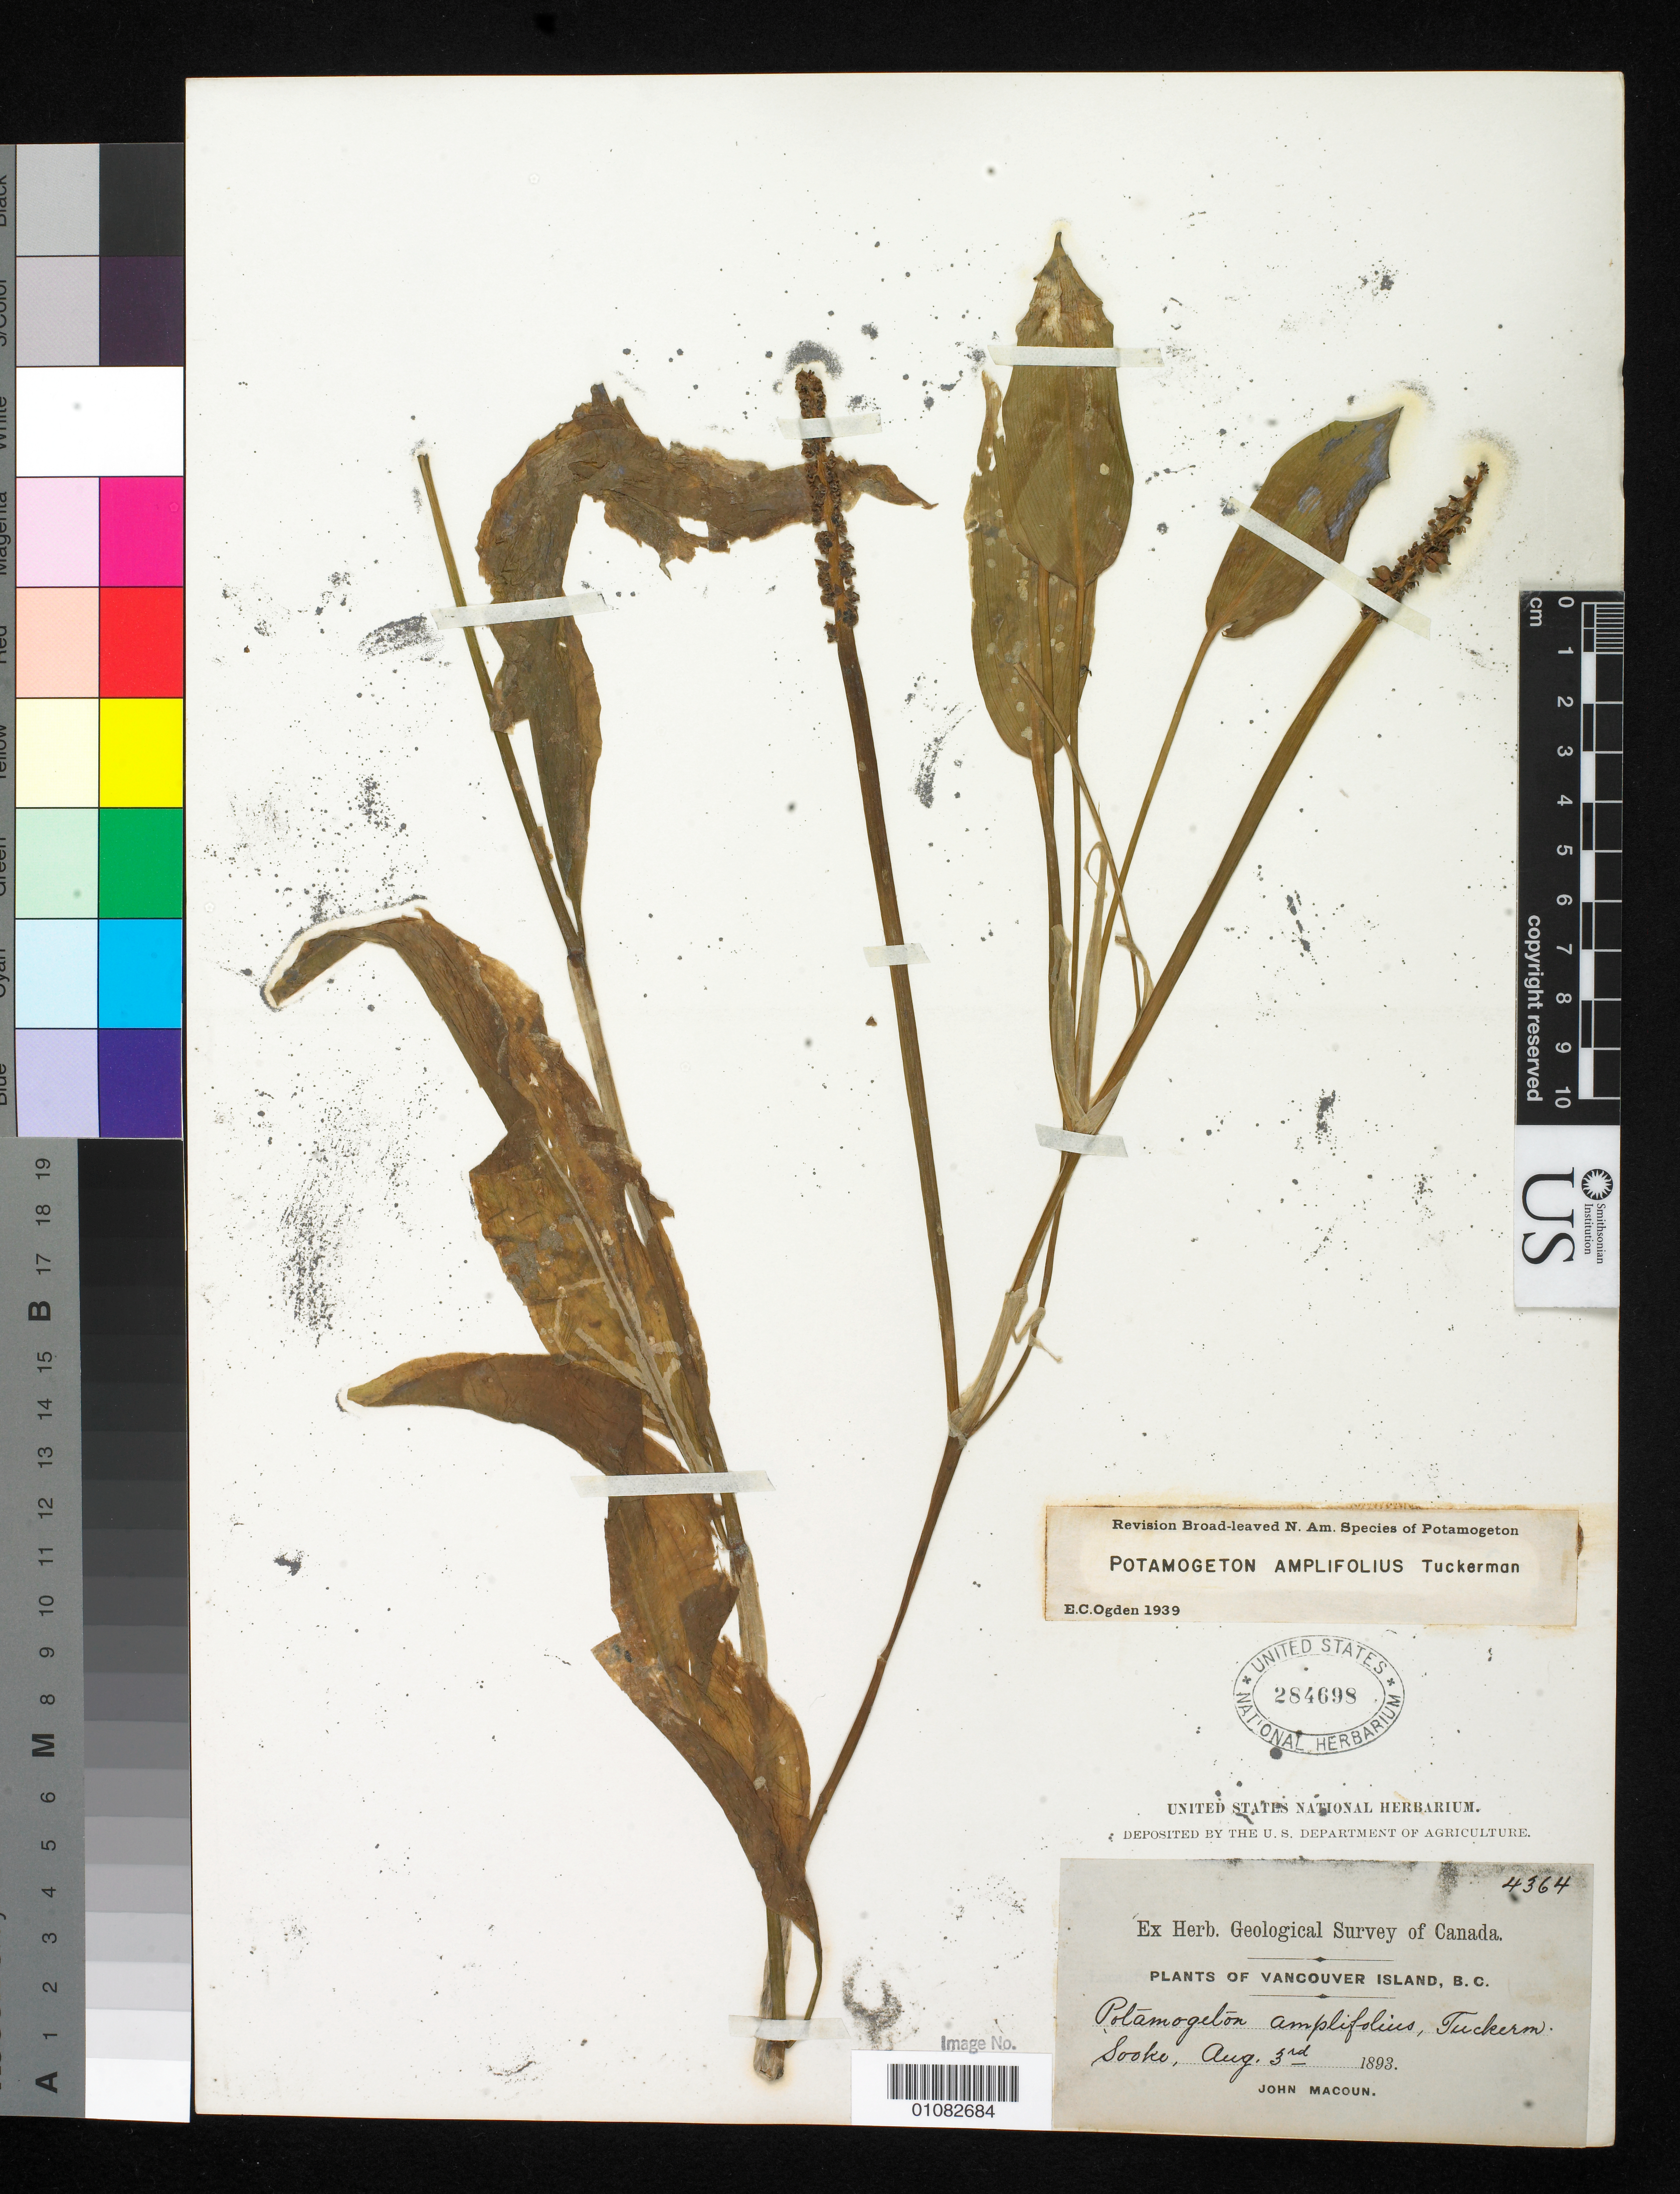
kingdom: Plantae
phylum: Tracheophyta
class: Liliopsida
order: Alismatales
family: Potamogetonaceae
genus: Potamogeton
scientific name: Potamogeton amplifolius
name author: Tuckerm.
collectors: J. Macoun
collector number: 4364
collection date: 1893-08-03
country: Canada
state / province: British Columbia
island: Vancouver Island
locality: Sooke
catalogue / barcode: US 284698